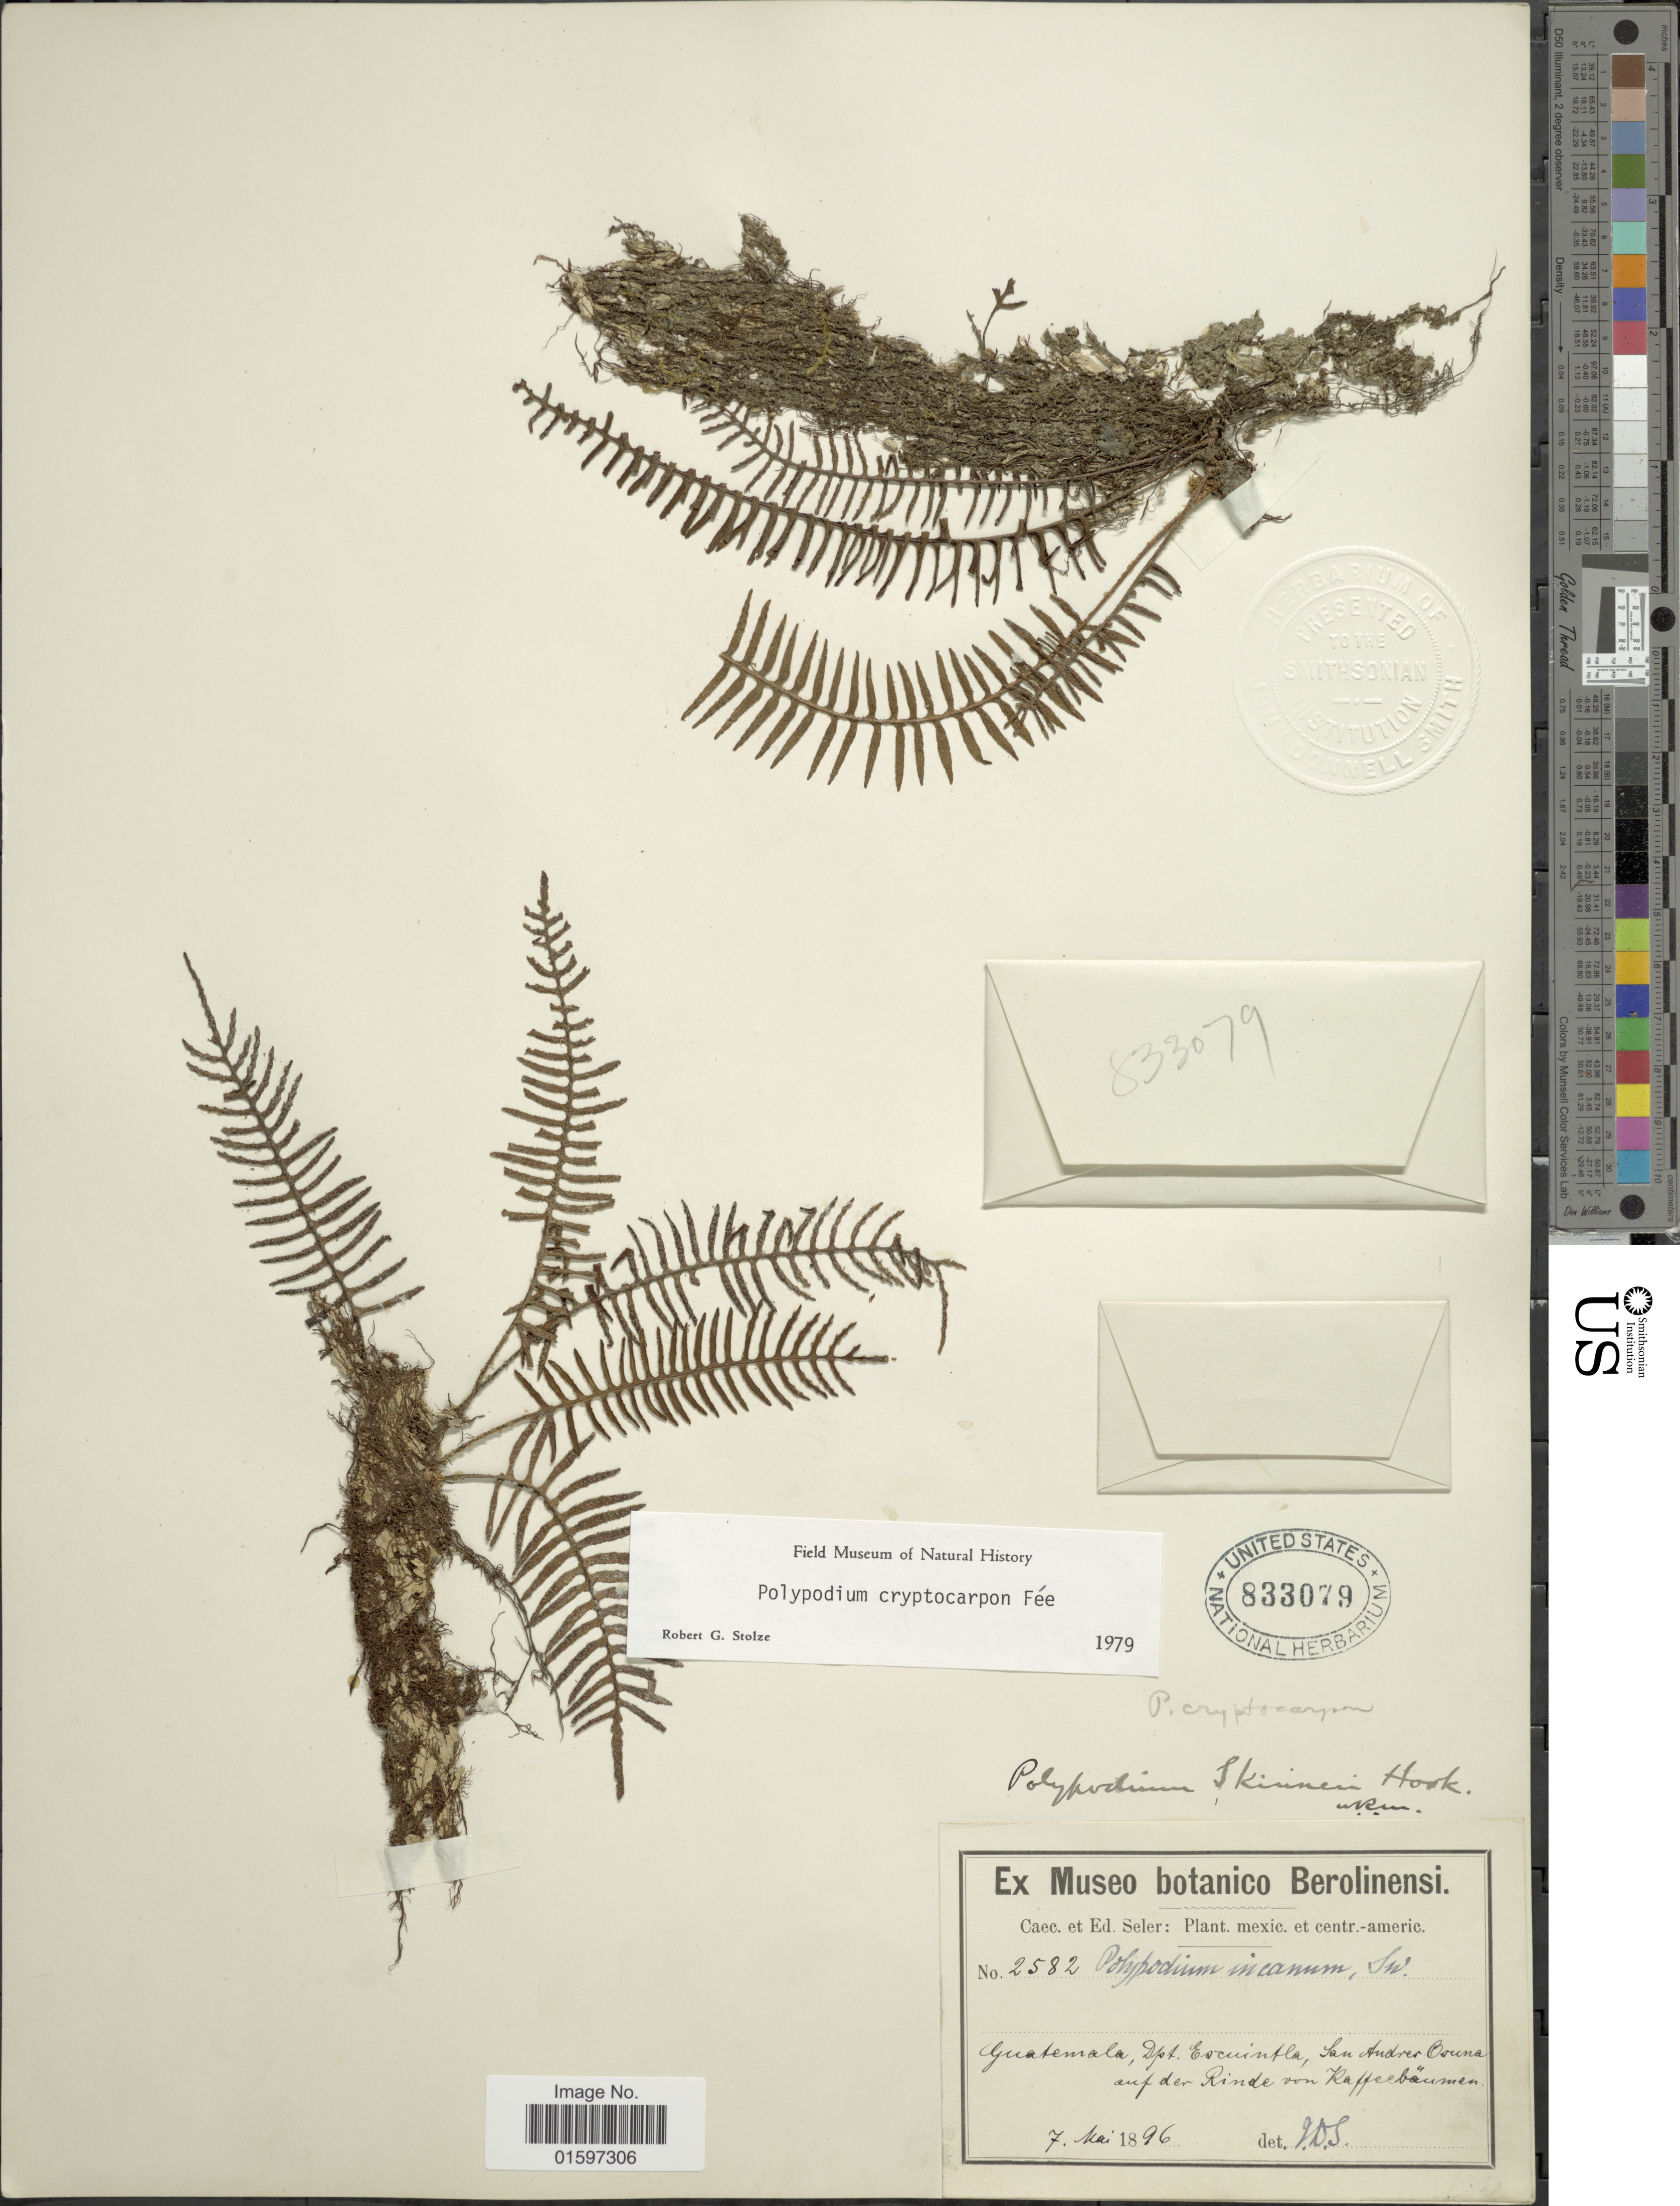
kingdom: Plantae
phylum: Tracheophyta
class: Polypodiopsida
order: Polypodiales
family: Polypodiaceae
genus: Pleopeltis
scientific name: Pleopeltis cryptocarpa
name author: (Fée) A.R. Sm. & Tejero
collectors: ex Caec. et Ed Seler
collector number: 2582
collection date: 1896-05-07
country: Guatemala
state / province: Escuintla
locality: Mexoc. et centr.- americ., San Andres Osuna auf der Rinde von Rafeebaumen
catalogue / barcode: US 833079